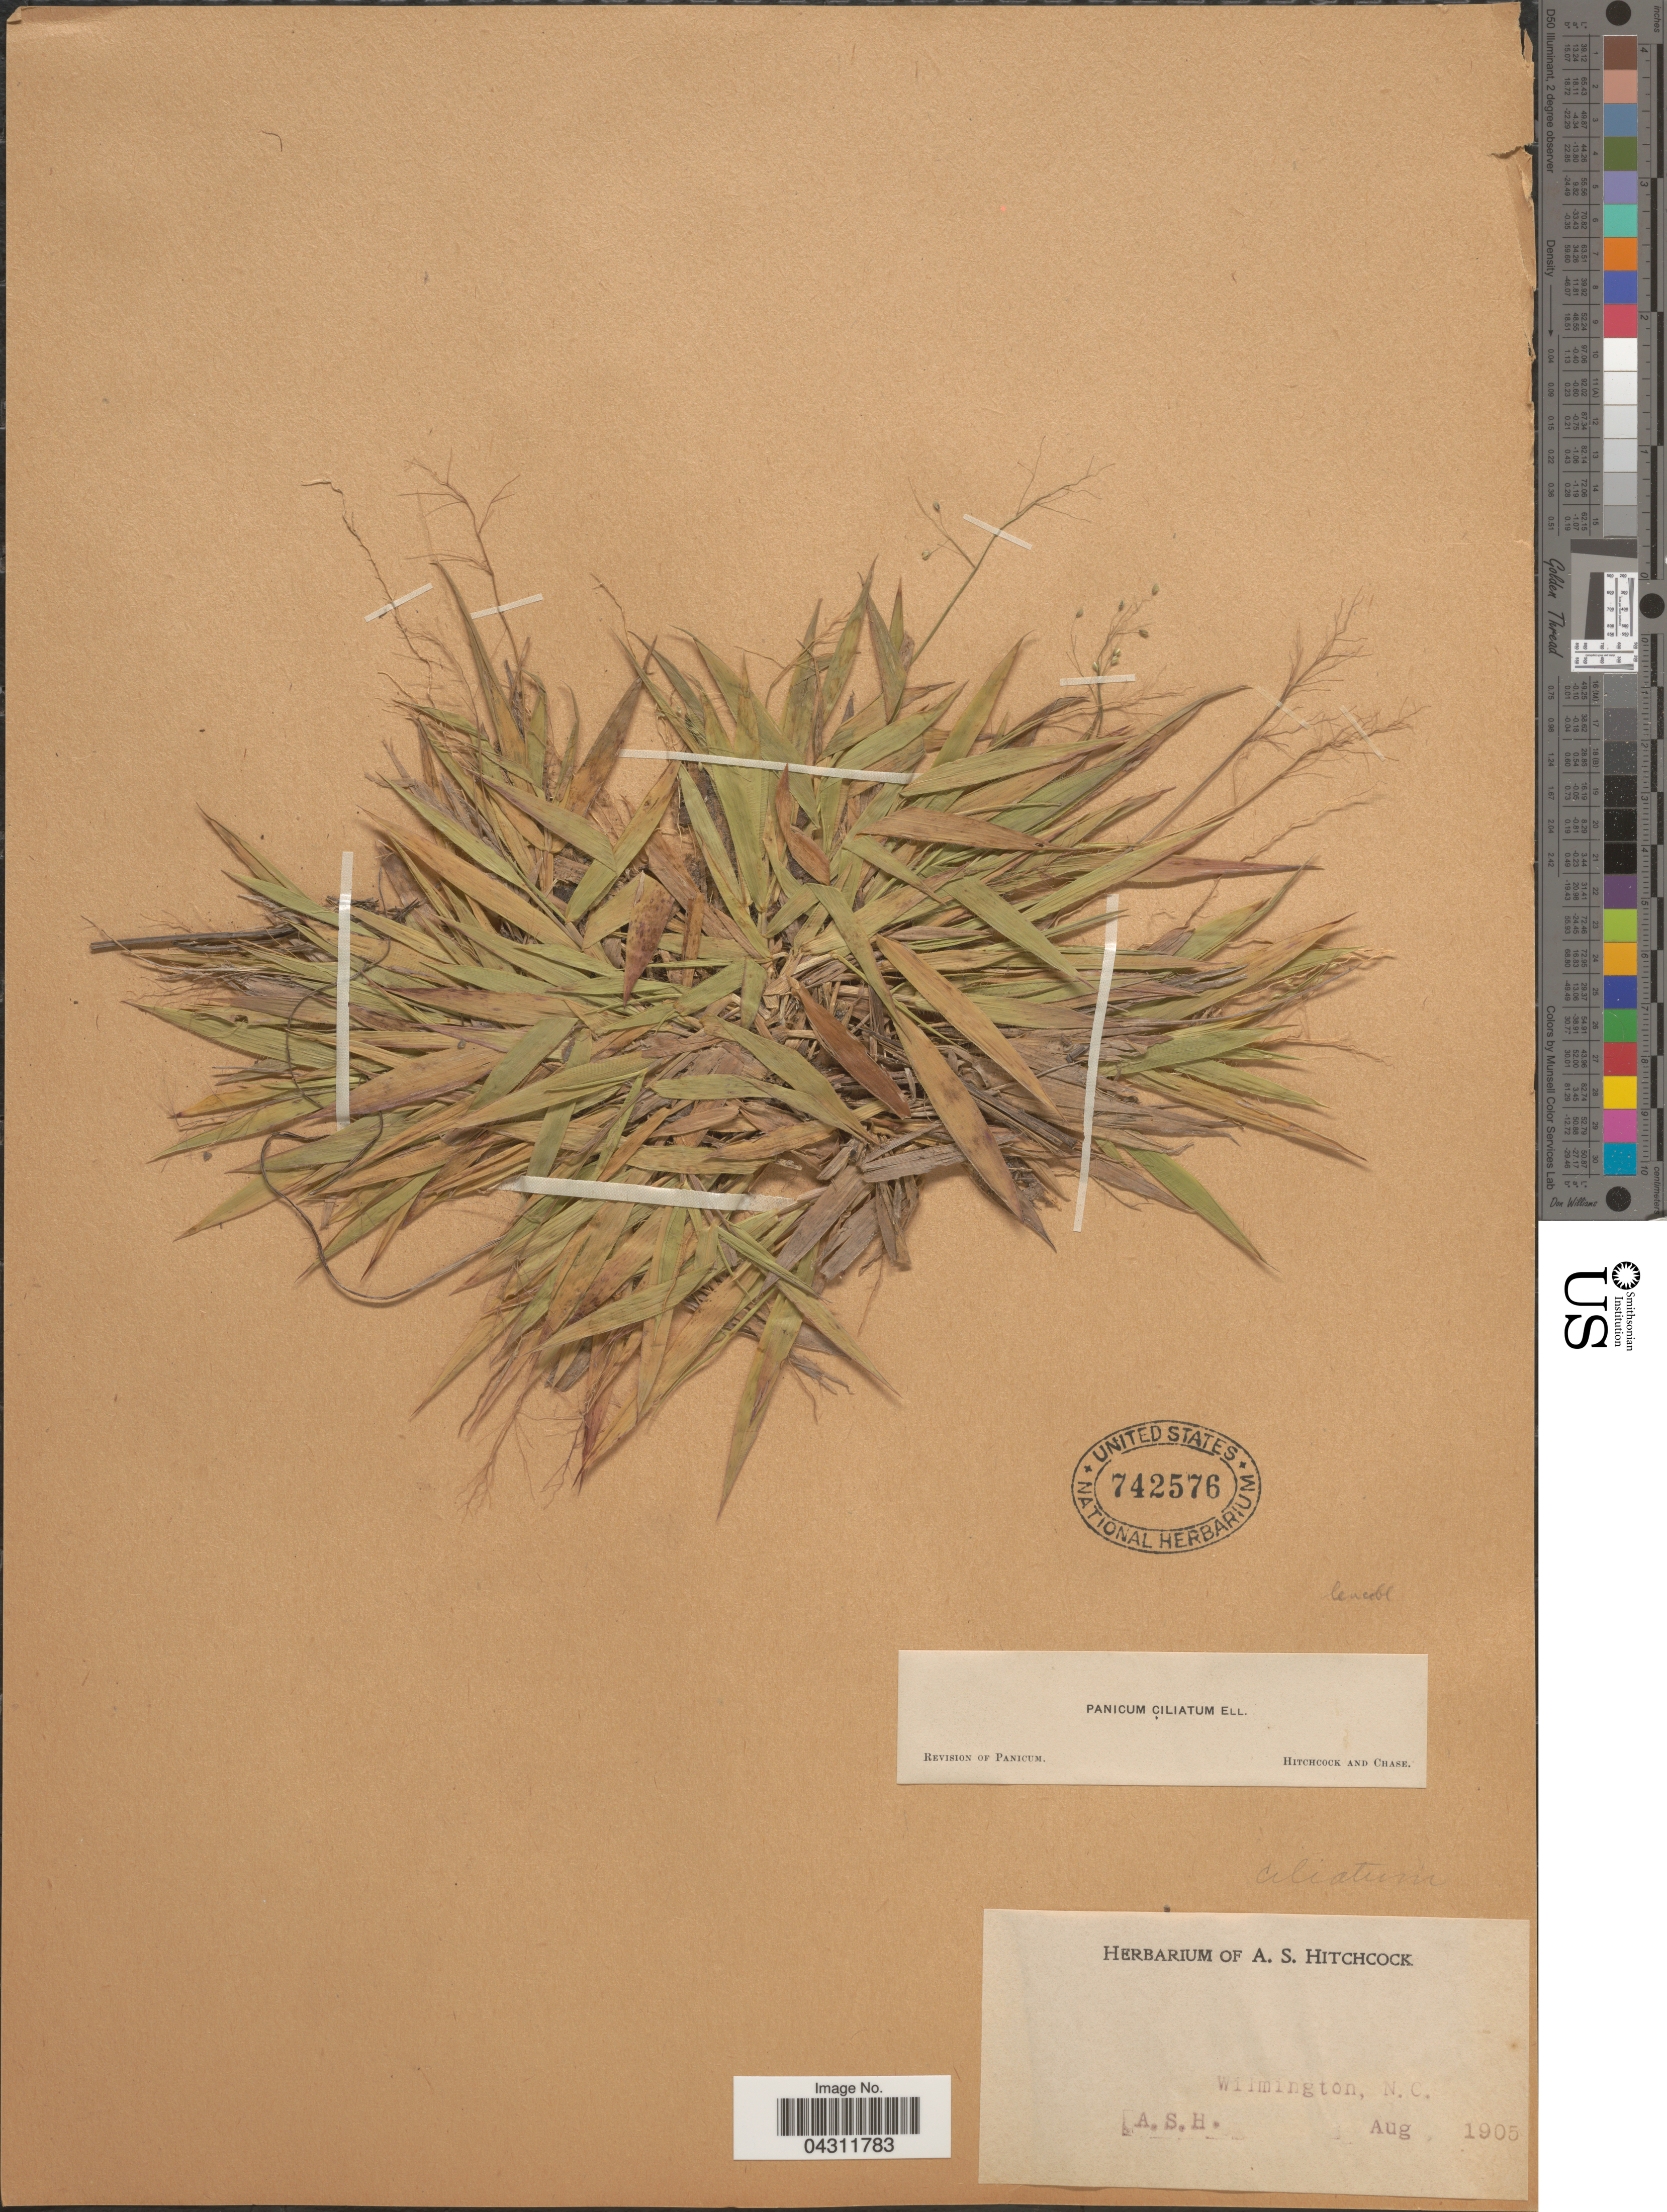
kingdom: Plantae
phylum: Tracheophyta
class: Liliopsida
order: Poales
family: Poaceae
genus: Dichanthelium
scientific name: Dichanthelium strigosum var. leucoblepharis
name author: (Trin.) Freckmann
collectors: A. S. Hitchcock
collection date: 1905-08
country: United States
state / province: North Carolina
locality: Wilmington.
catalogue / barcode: US 742576